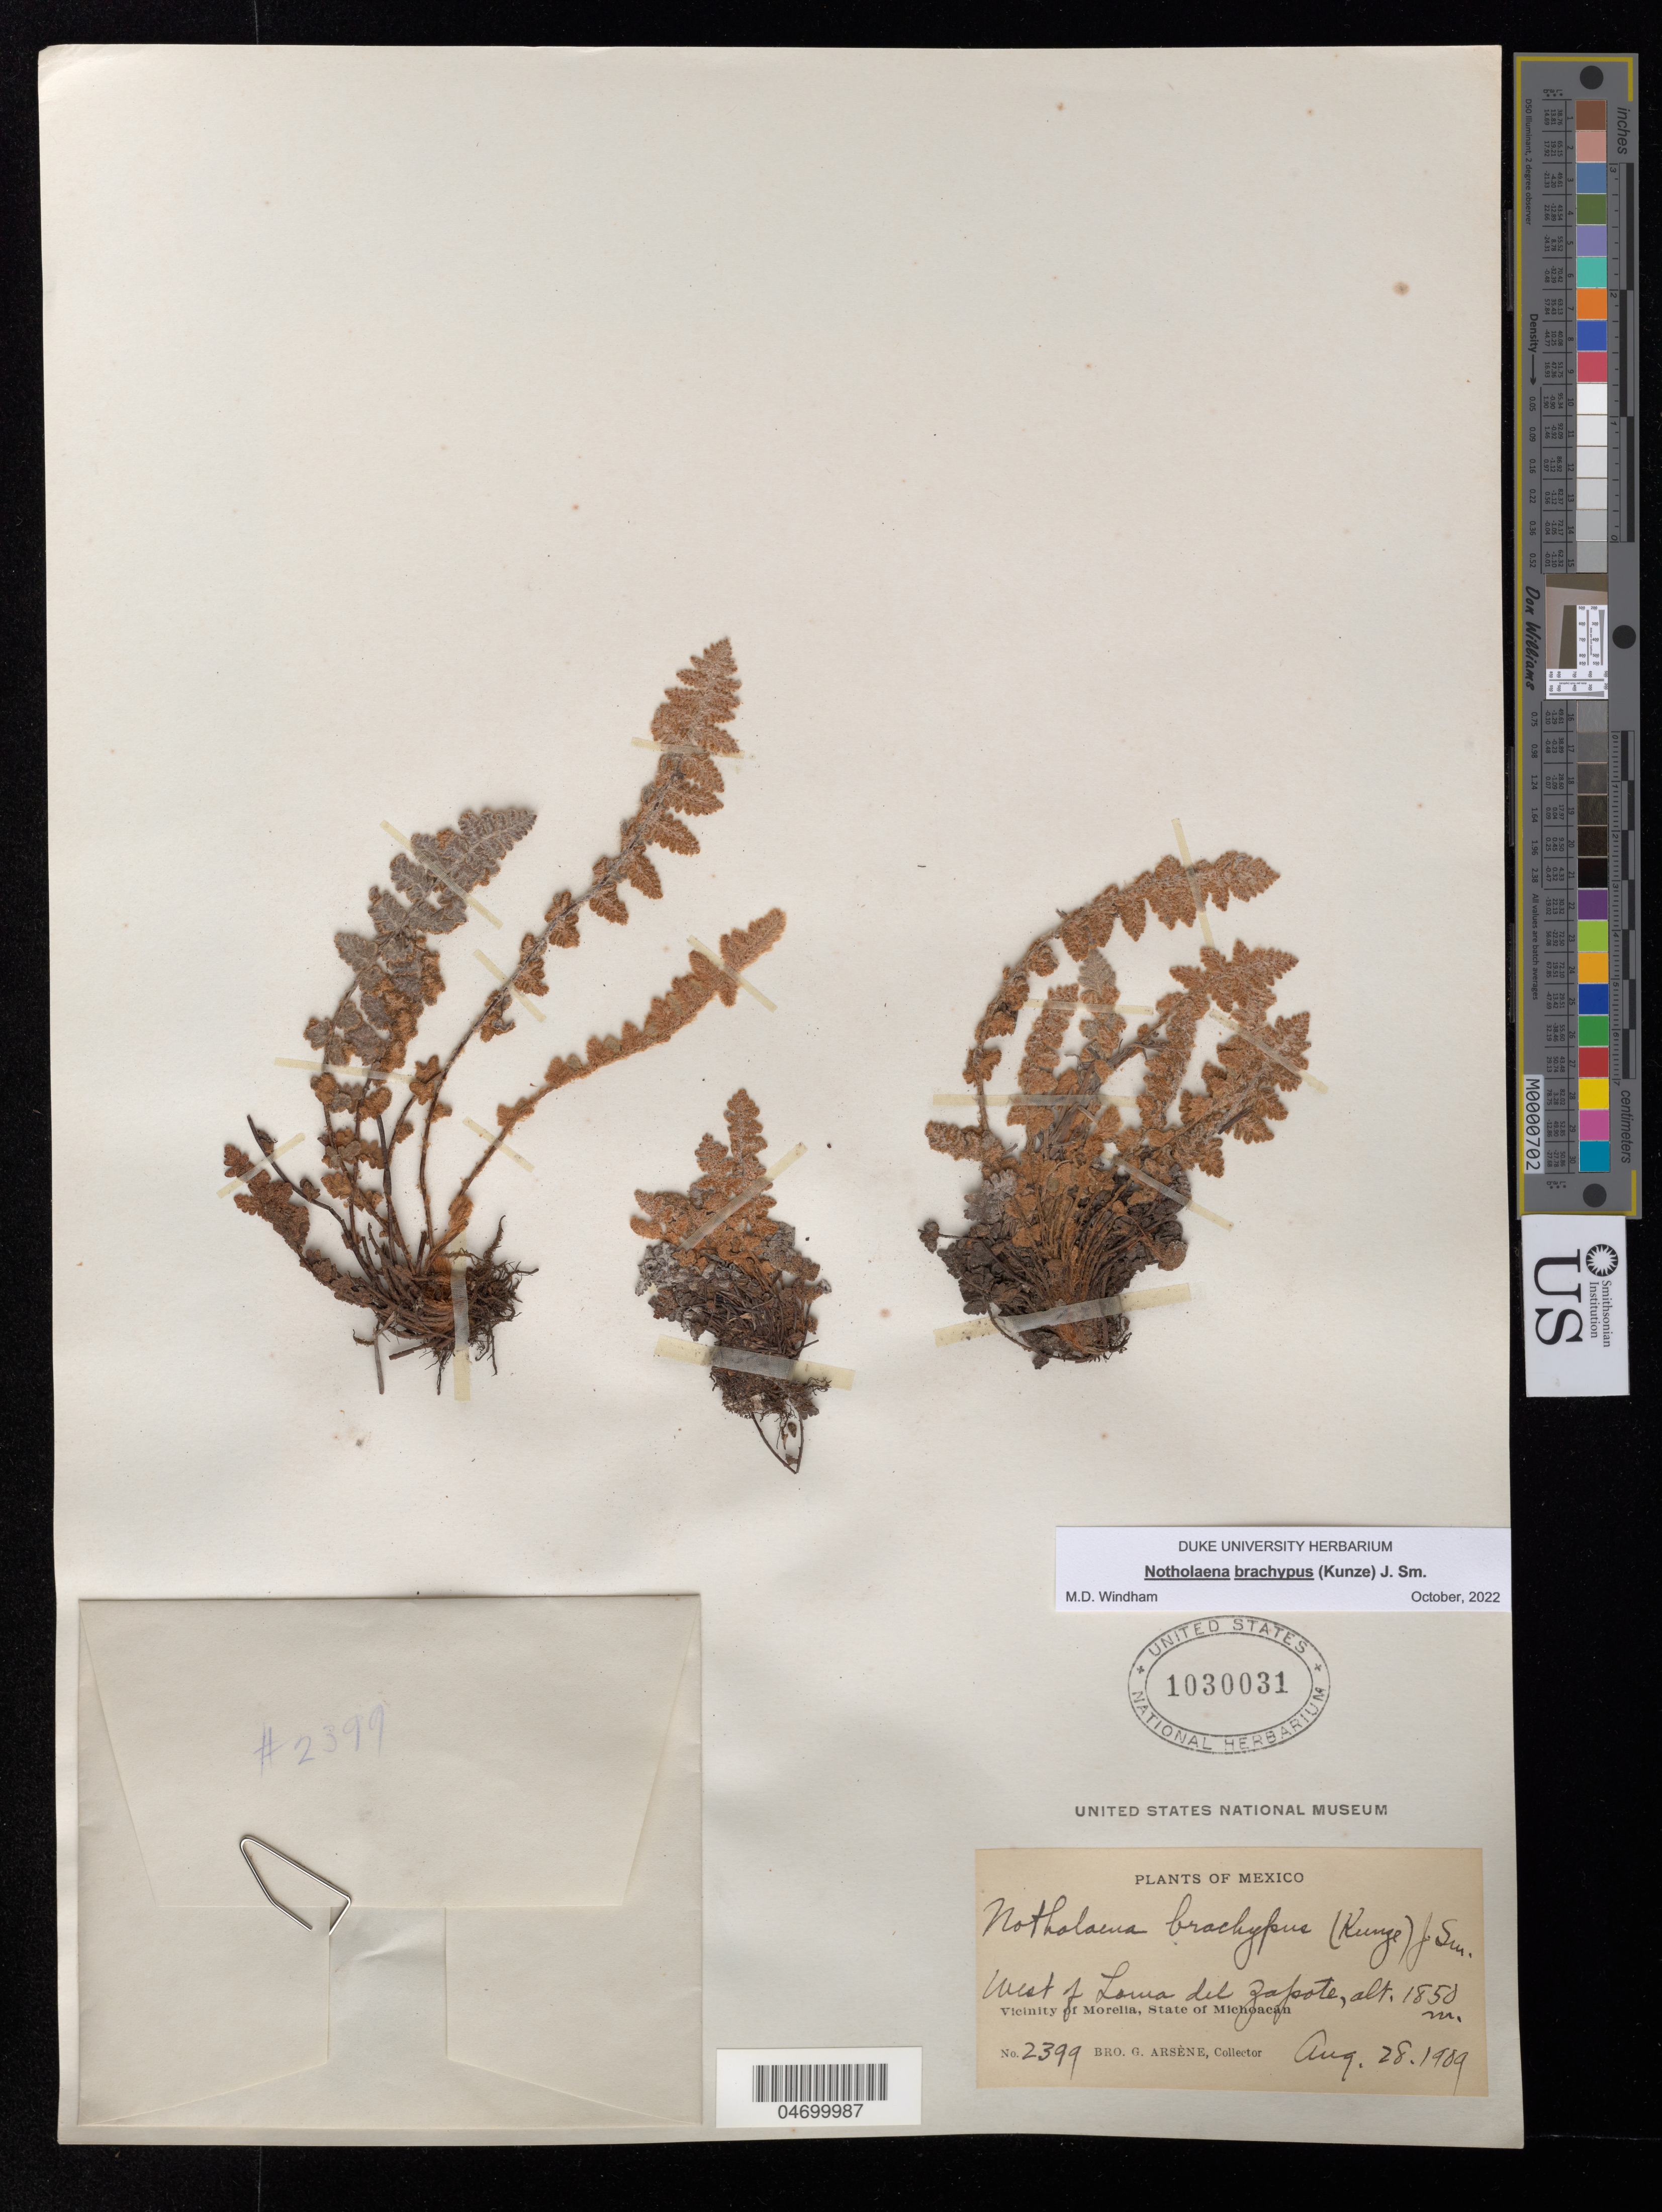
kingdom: Plantae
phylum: Tracheophyta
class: Polypodiopsida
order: Polypodiales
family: Pteridaceae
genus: Notholaena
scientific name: Notholaena brachypus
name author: (Kunze) J. Sm.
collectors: Bro. G. Arsène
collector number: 2399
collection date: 1909-08-28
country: Mexico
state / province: Michoacán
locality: West of Loma del Zapote. Vicinity of Morelia.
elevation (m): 1850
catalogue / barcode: US 1030031